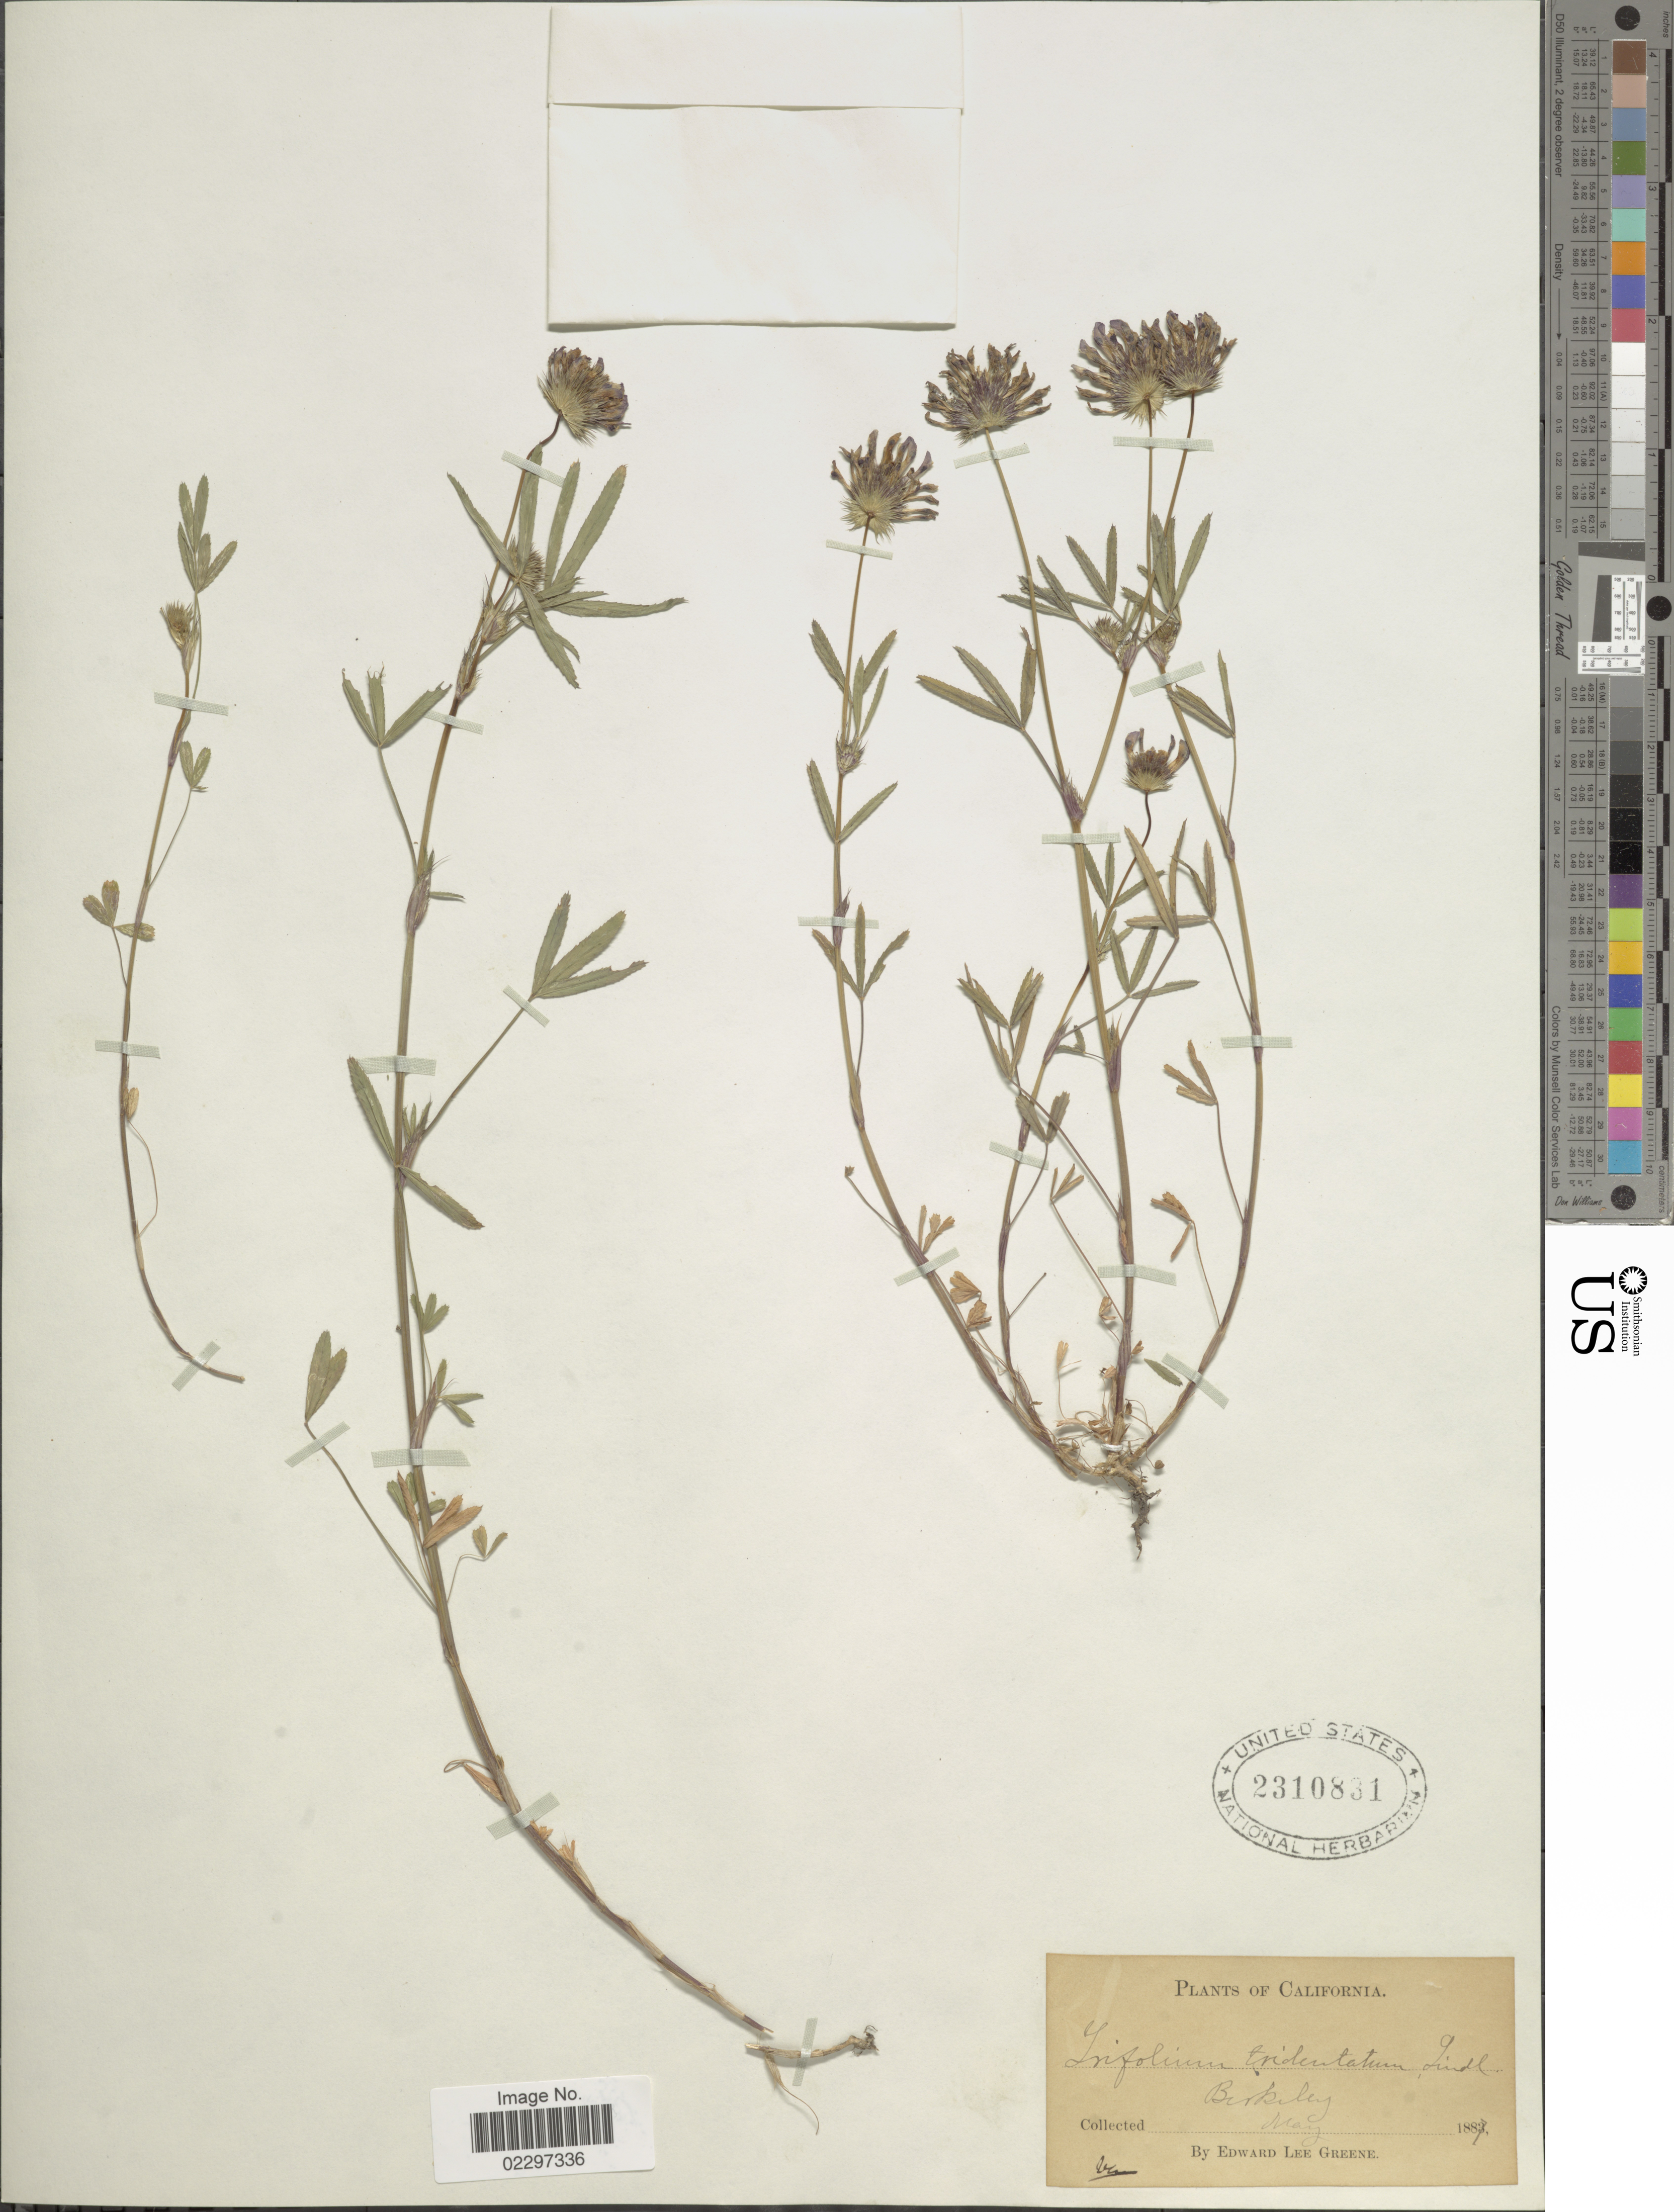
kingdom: Plantae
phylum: Tracheophyta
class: Magnoliopsida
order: Fabales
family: Fabaceae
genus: Trifolium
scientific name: Trifolium tridentatum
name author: Lindl.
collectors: E. L. Greene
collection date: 1887-05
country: United States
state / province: California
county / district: Alameda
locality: California, Berkeley.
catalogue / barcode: US 2310831